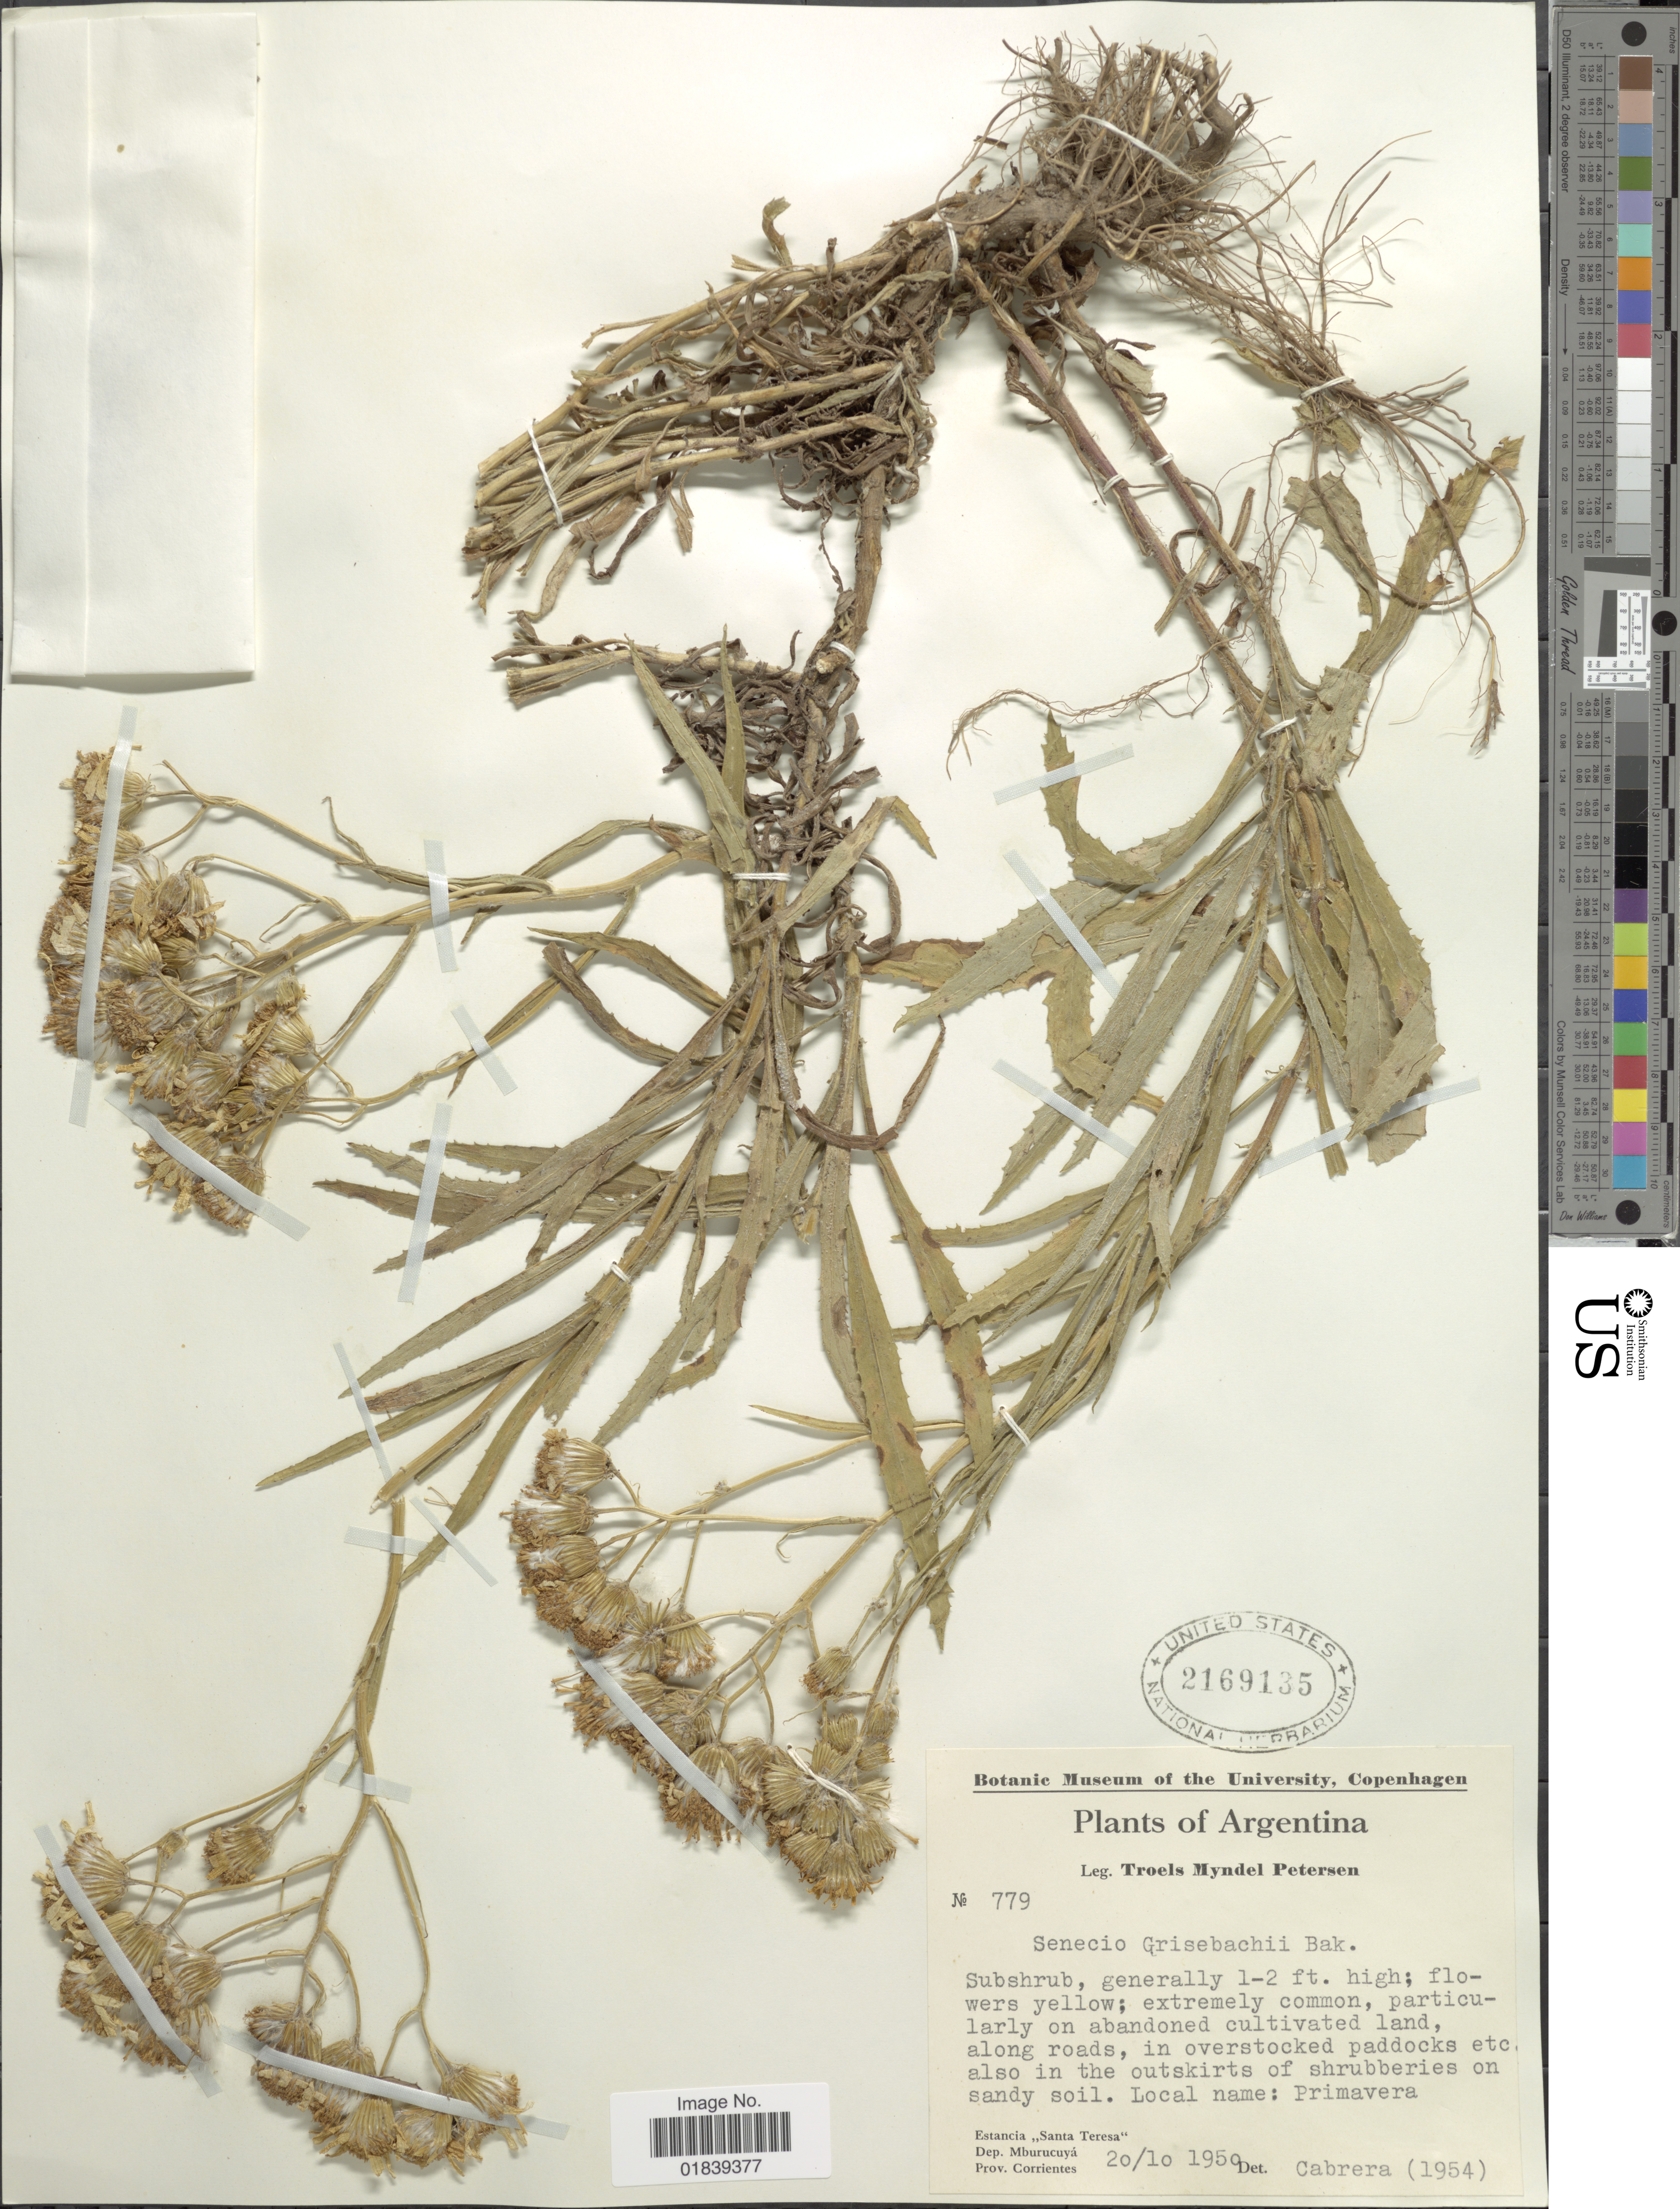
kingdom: Plantae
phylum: Tracheophyta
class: Magnoliopsida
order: Asterales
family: Asteraceae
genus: Senecio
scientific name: Senecio grisebachii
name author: Baker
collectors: T. M. Petersen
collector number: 779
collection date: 1950-10-20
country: Argentina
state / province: Corrientes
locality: Estancia Santa Teresa, Dep. Mburucuya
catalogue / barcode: US 2169135